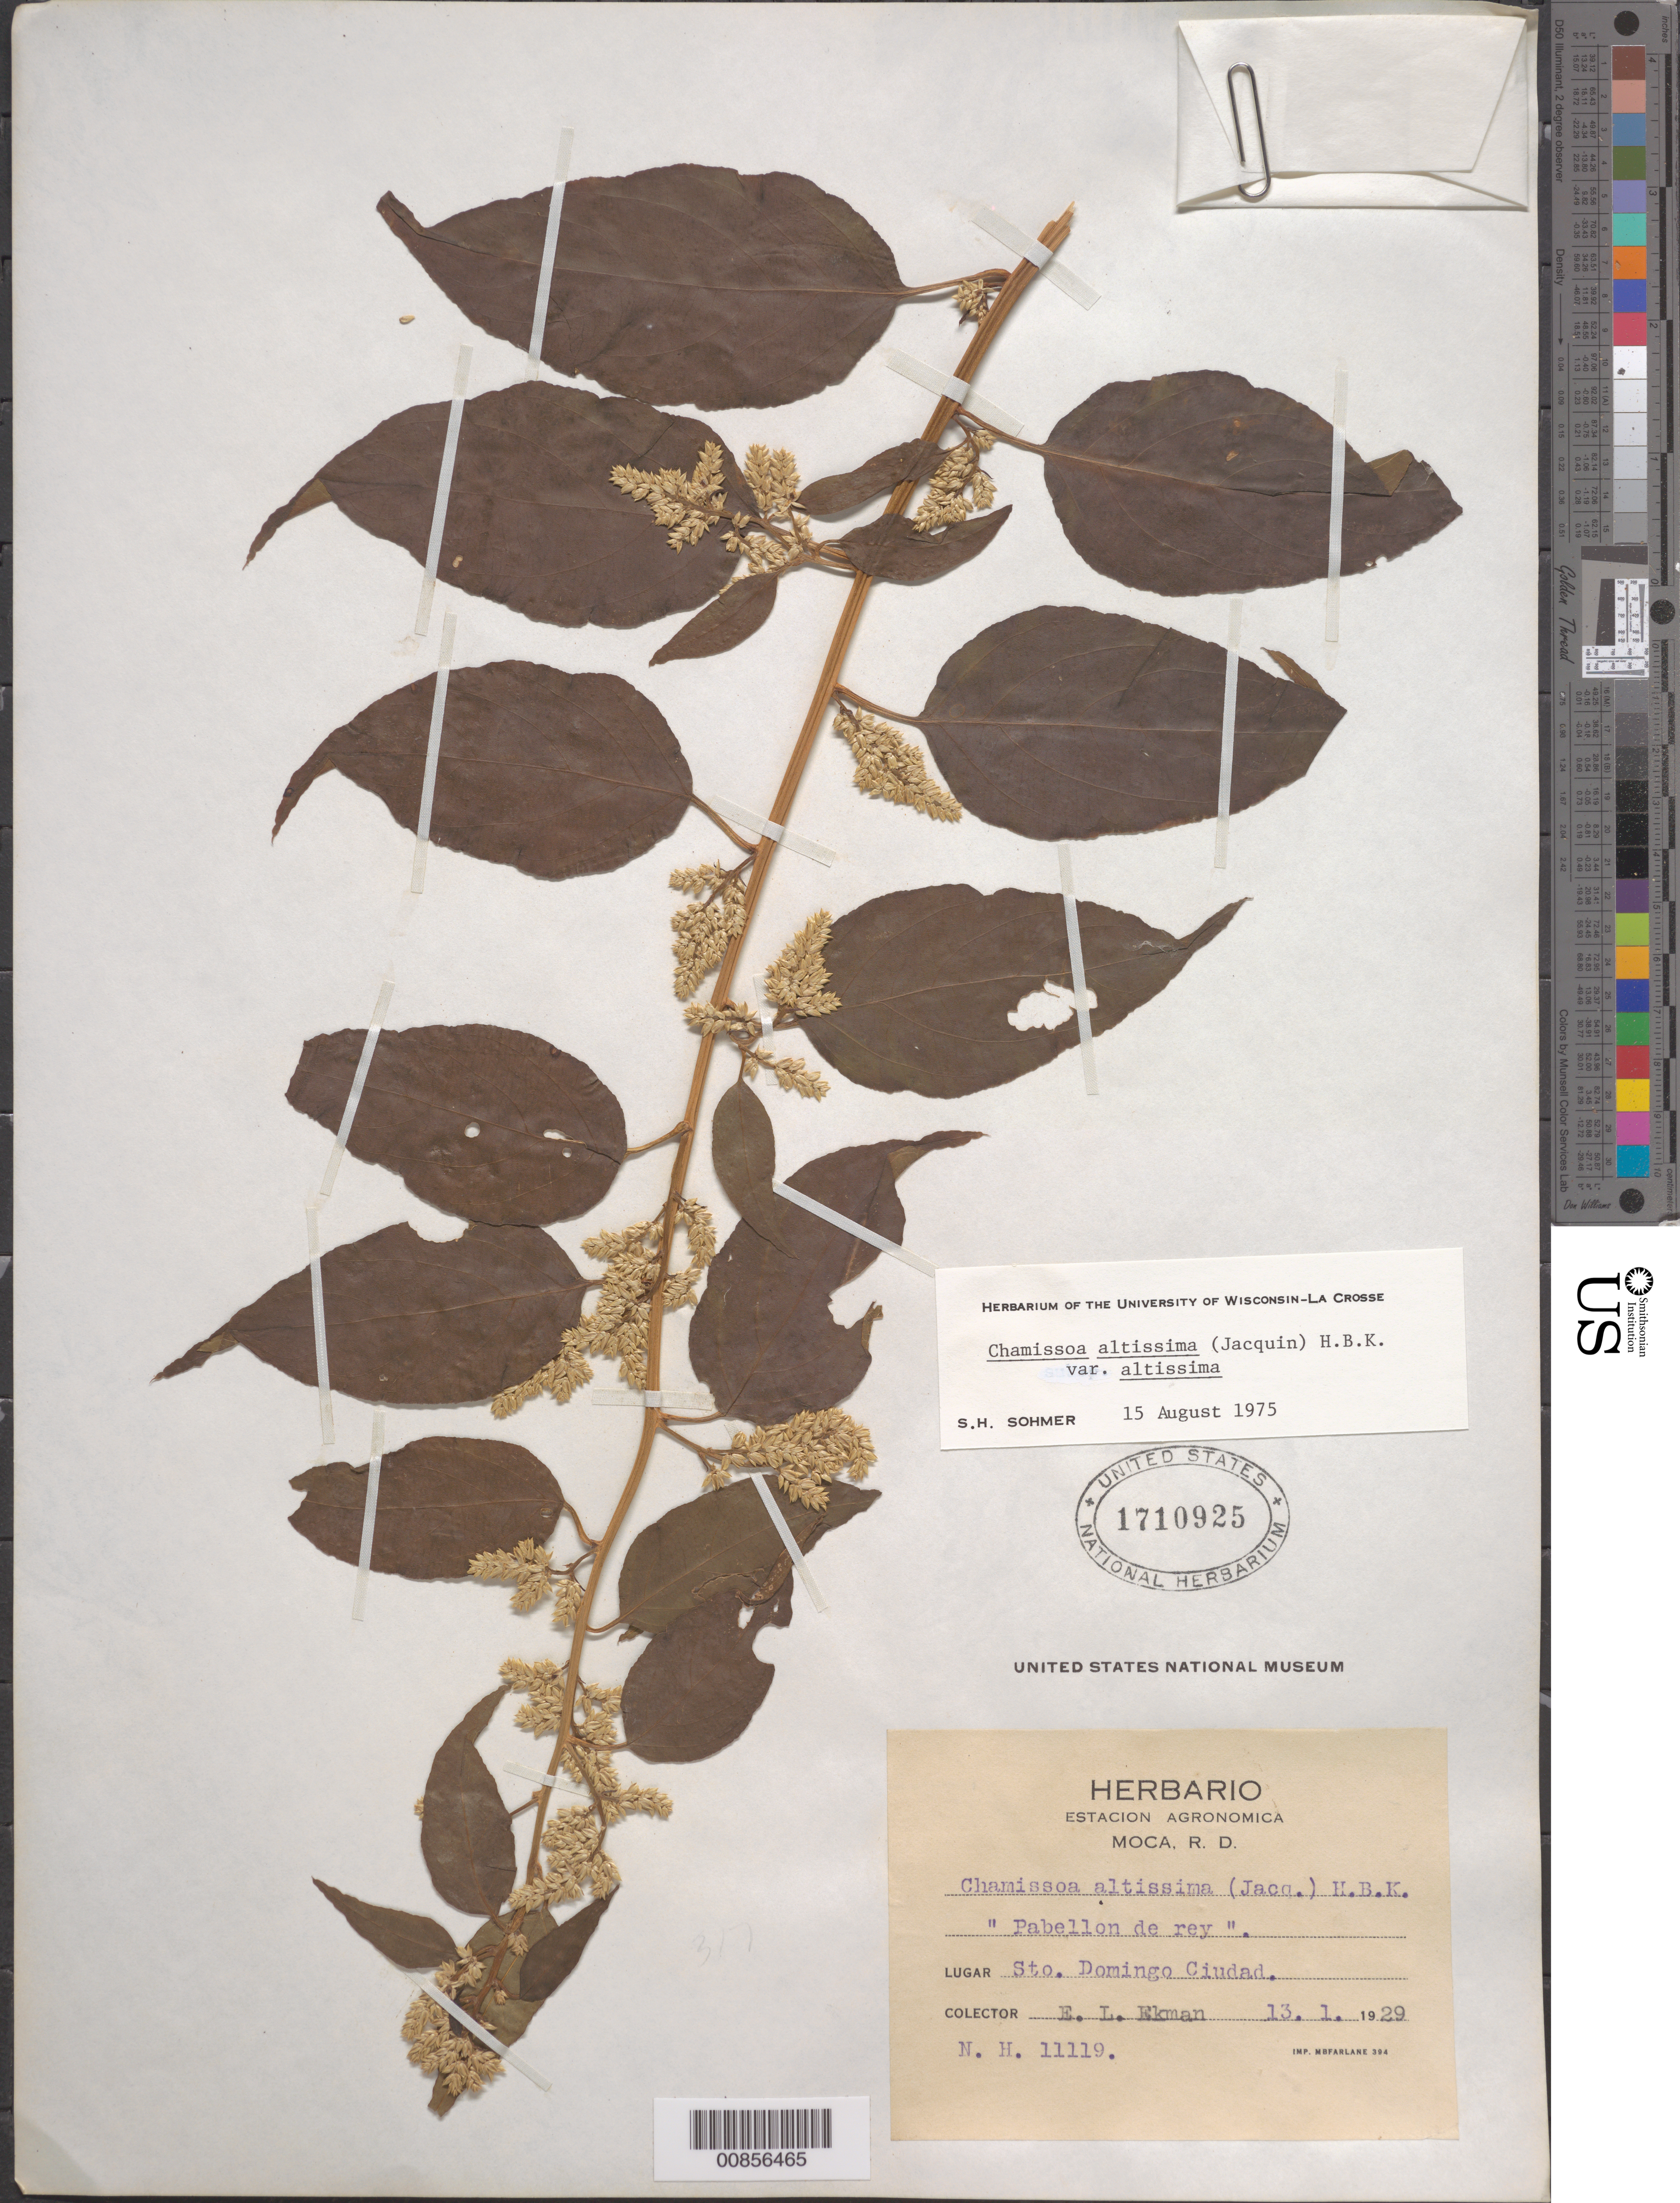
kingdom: Plantae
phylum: Tracheophyta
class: Magnoliopsida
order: Caryophyllales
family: Amaranthaceae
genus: Chamissoa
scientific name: Chamissoa altissima var. altissima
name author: (Jacq.) Kunth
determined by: Sohmer, S. H.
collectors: E. L. Ekman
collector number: H 11119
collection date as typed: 13 Jan 1929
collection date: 1929-01-13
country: Dominican Republic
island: Hispaniola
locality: Sto. Domingo Ciudad.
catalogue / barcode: US 1710925